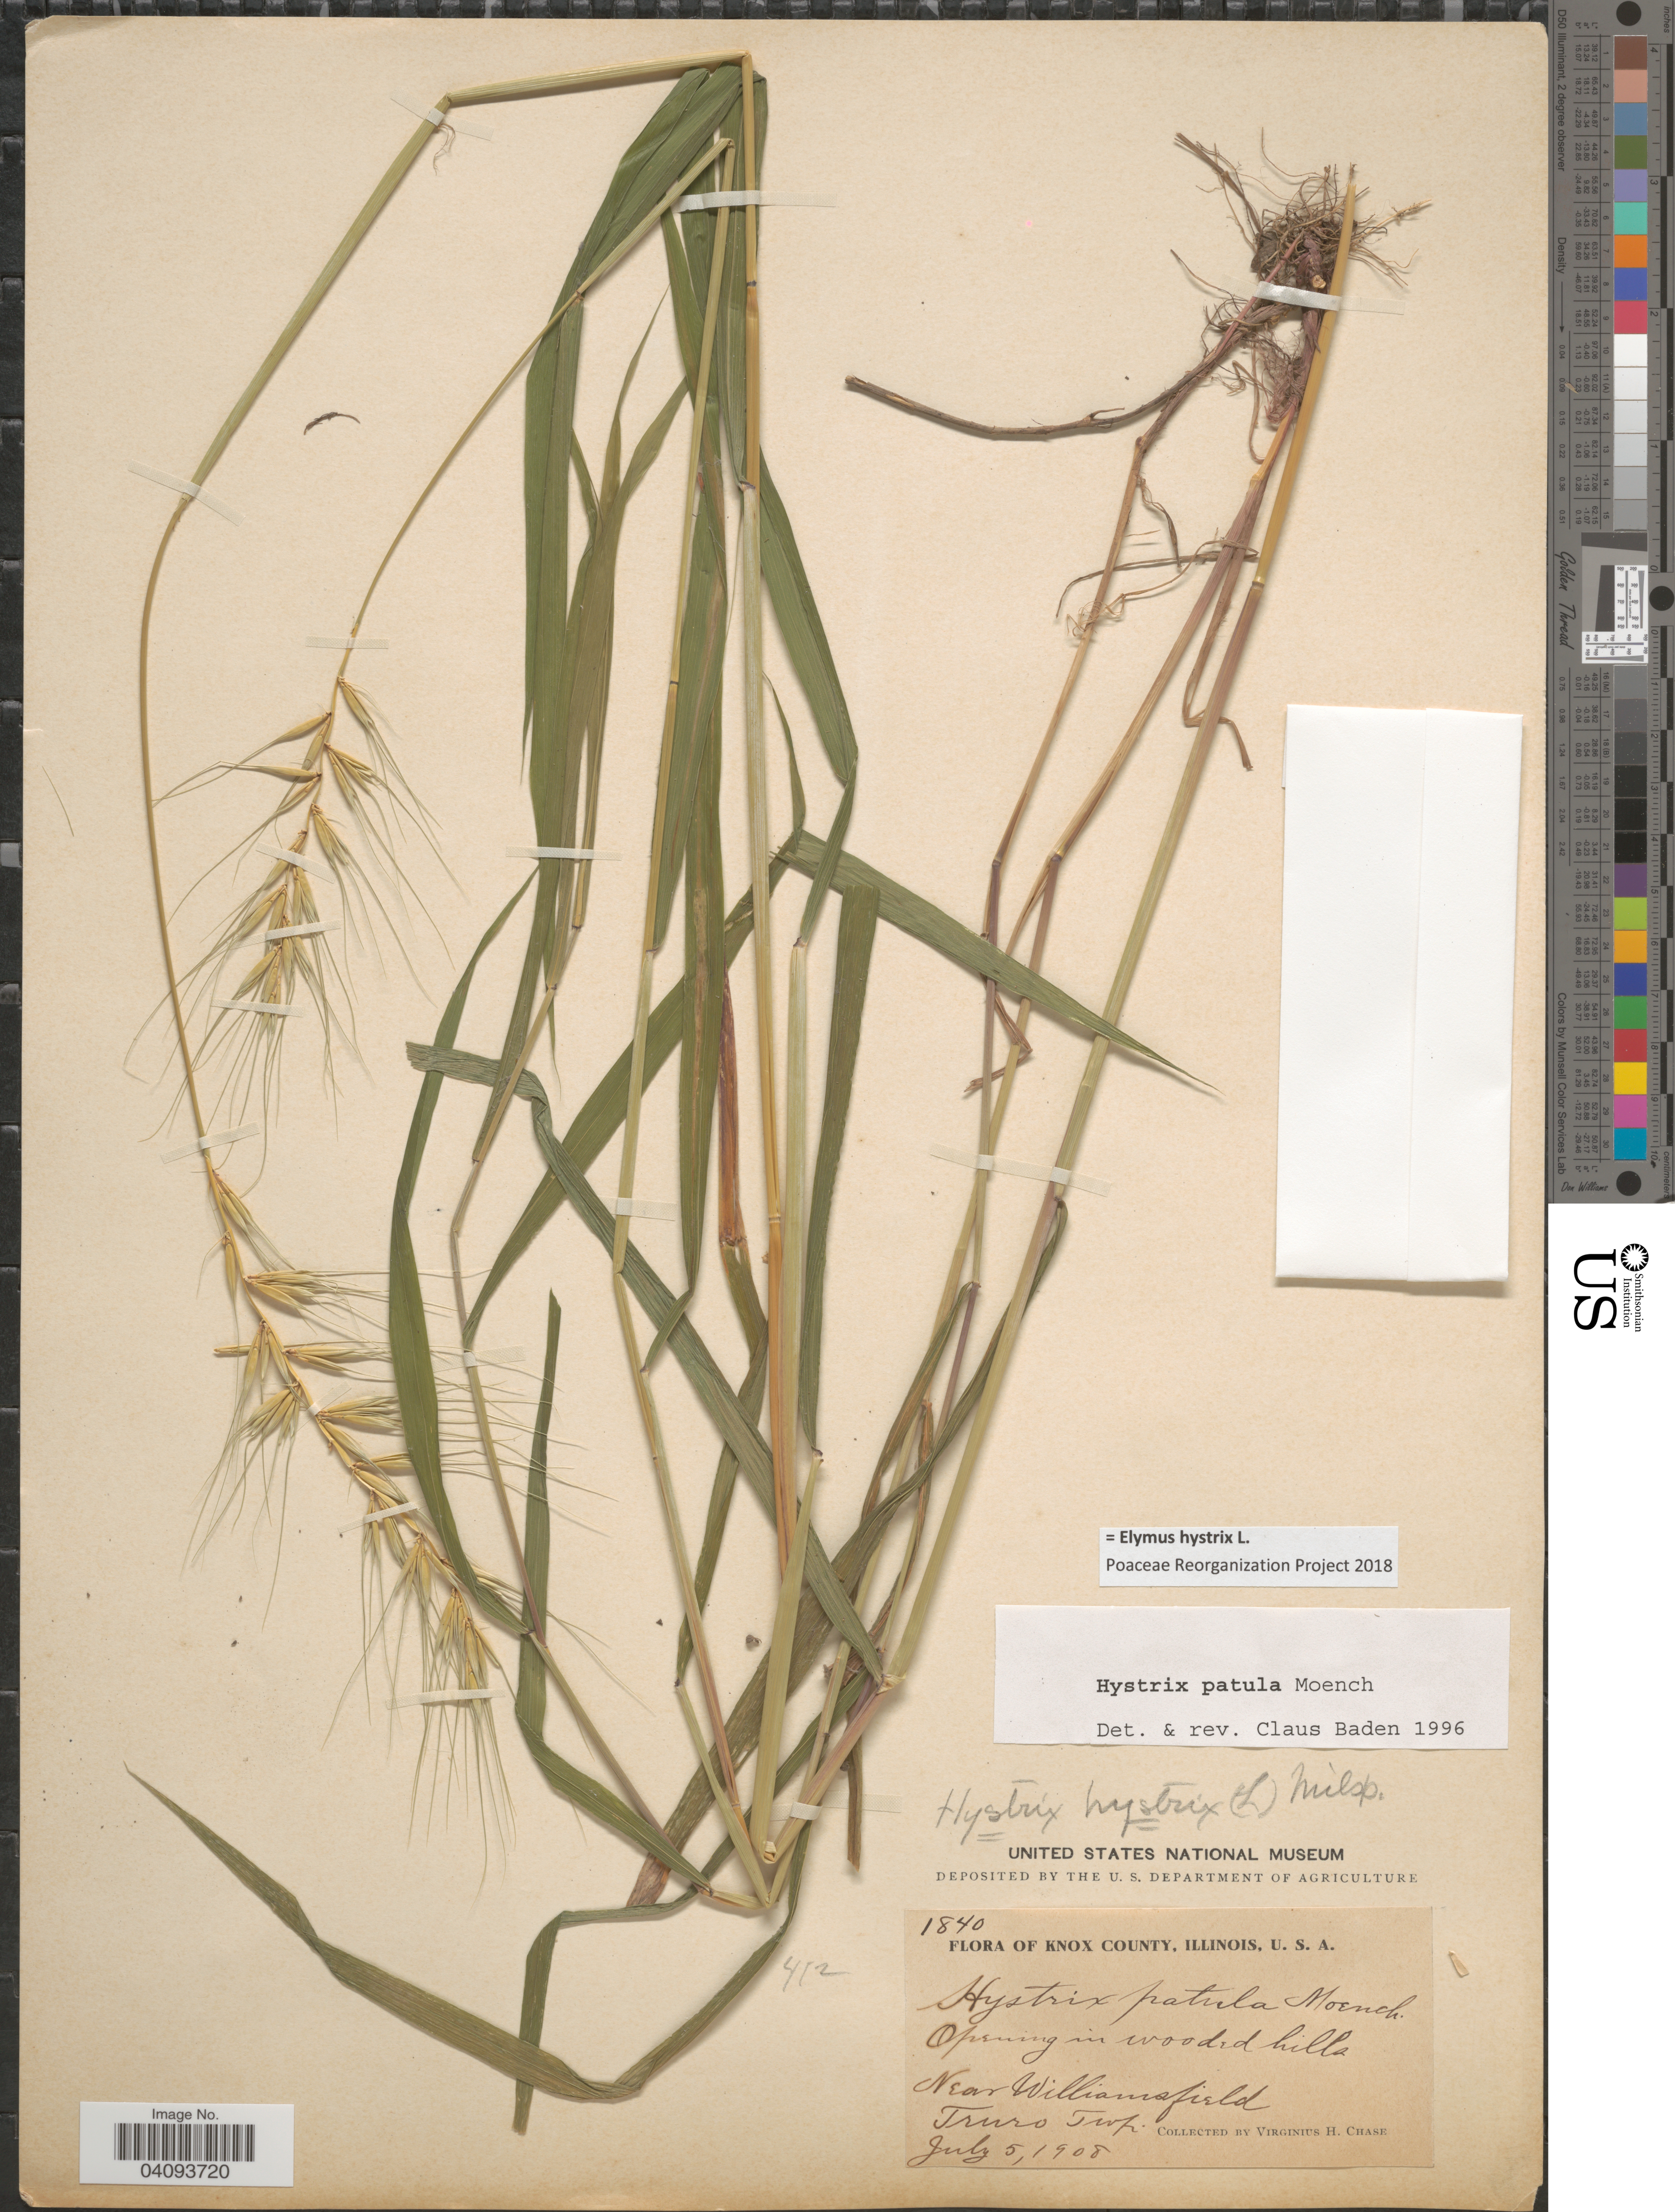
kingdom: Plantae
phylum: Tracheophyta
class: Liliopsida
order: Poales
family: Poaceae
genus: Elymus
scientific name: Elymus hystrix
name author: L.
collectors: V. H. Chase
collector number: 1840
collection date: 1908-07-05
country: United States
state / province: Illinois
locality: Knox County. Near Williamsfield. Truro Twp.